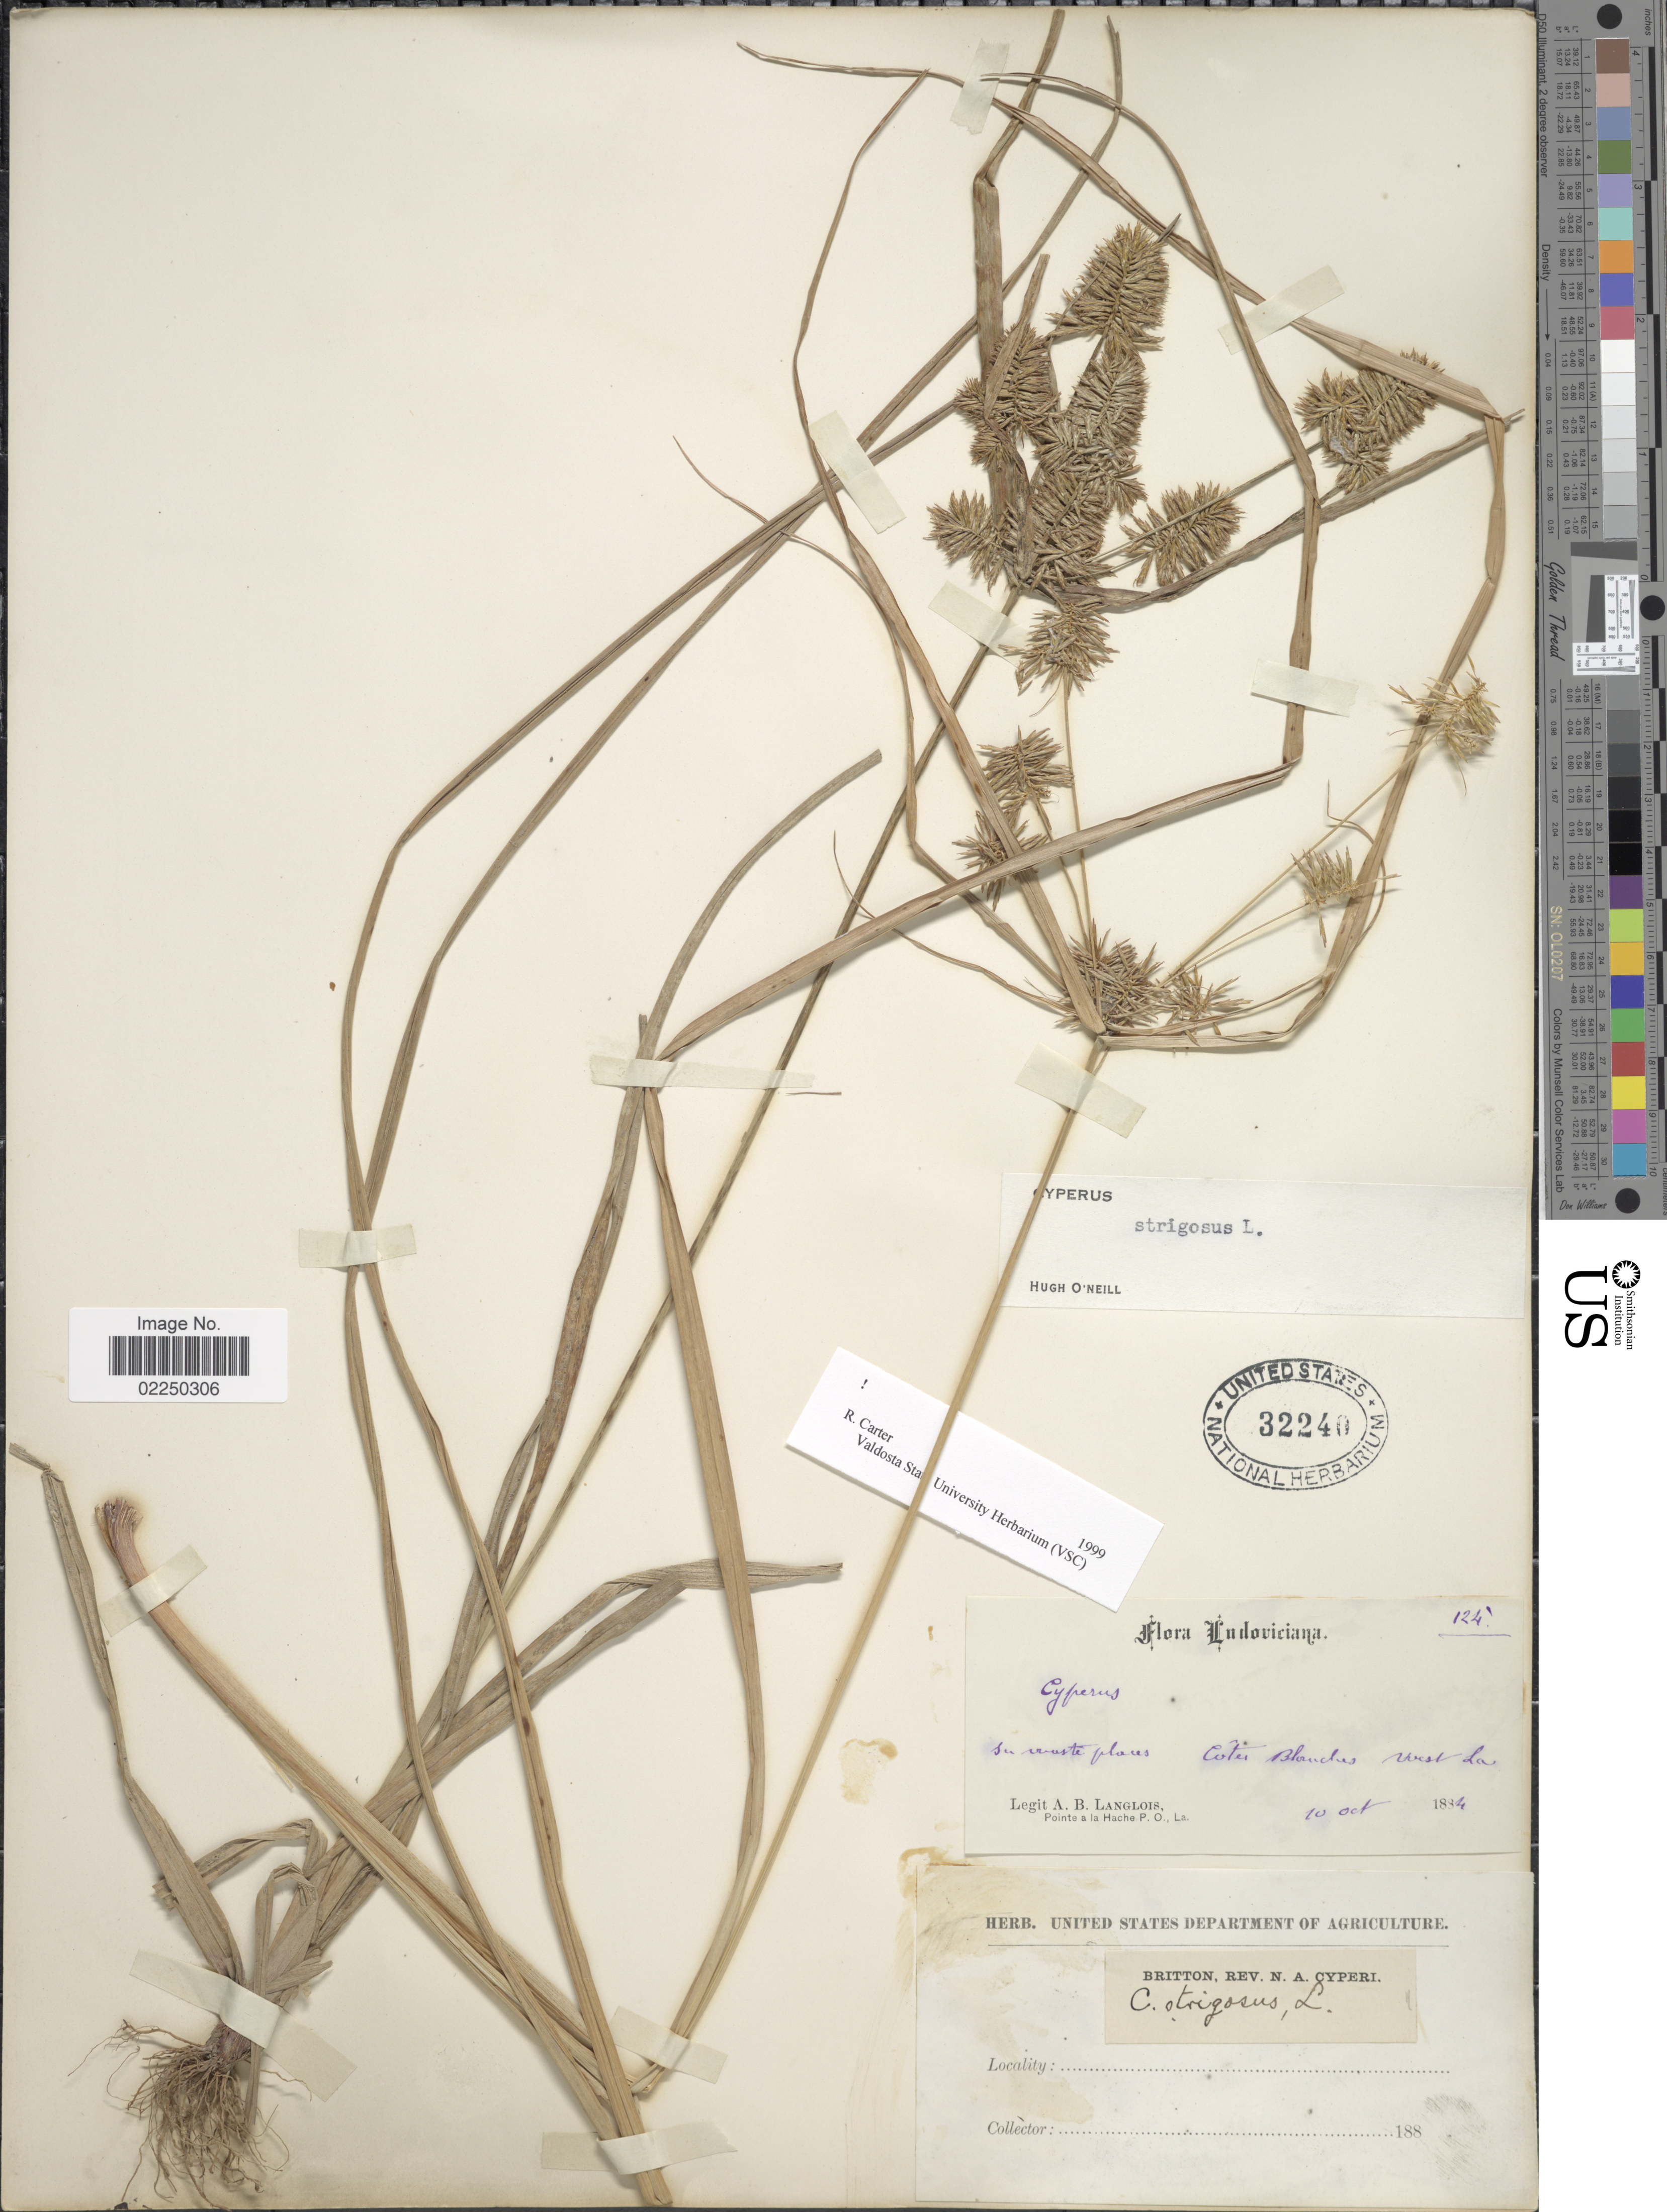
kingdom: Plantae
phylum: Tracheophyta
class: Liliopsida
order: Poales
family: Cyperaceae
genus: Cyperus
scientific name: Cyperus strigosus L.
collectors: A. Langlois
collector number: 124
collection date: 1884-10-10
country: United States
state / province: Louisiana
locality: In waste places, Coter Blanches west La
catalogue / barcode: US 32240